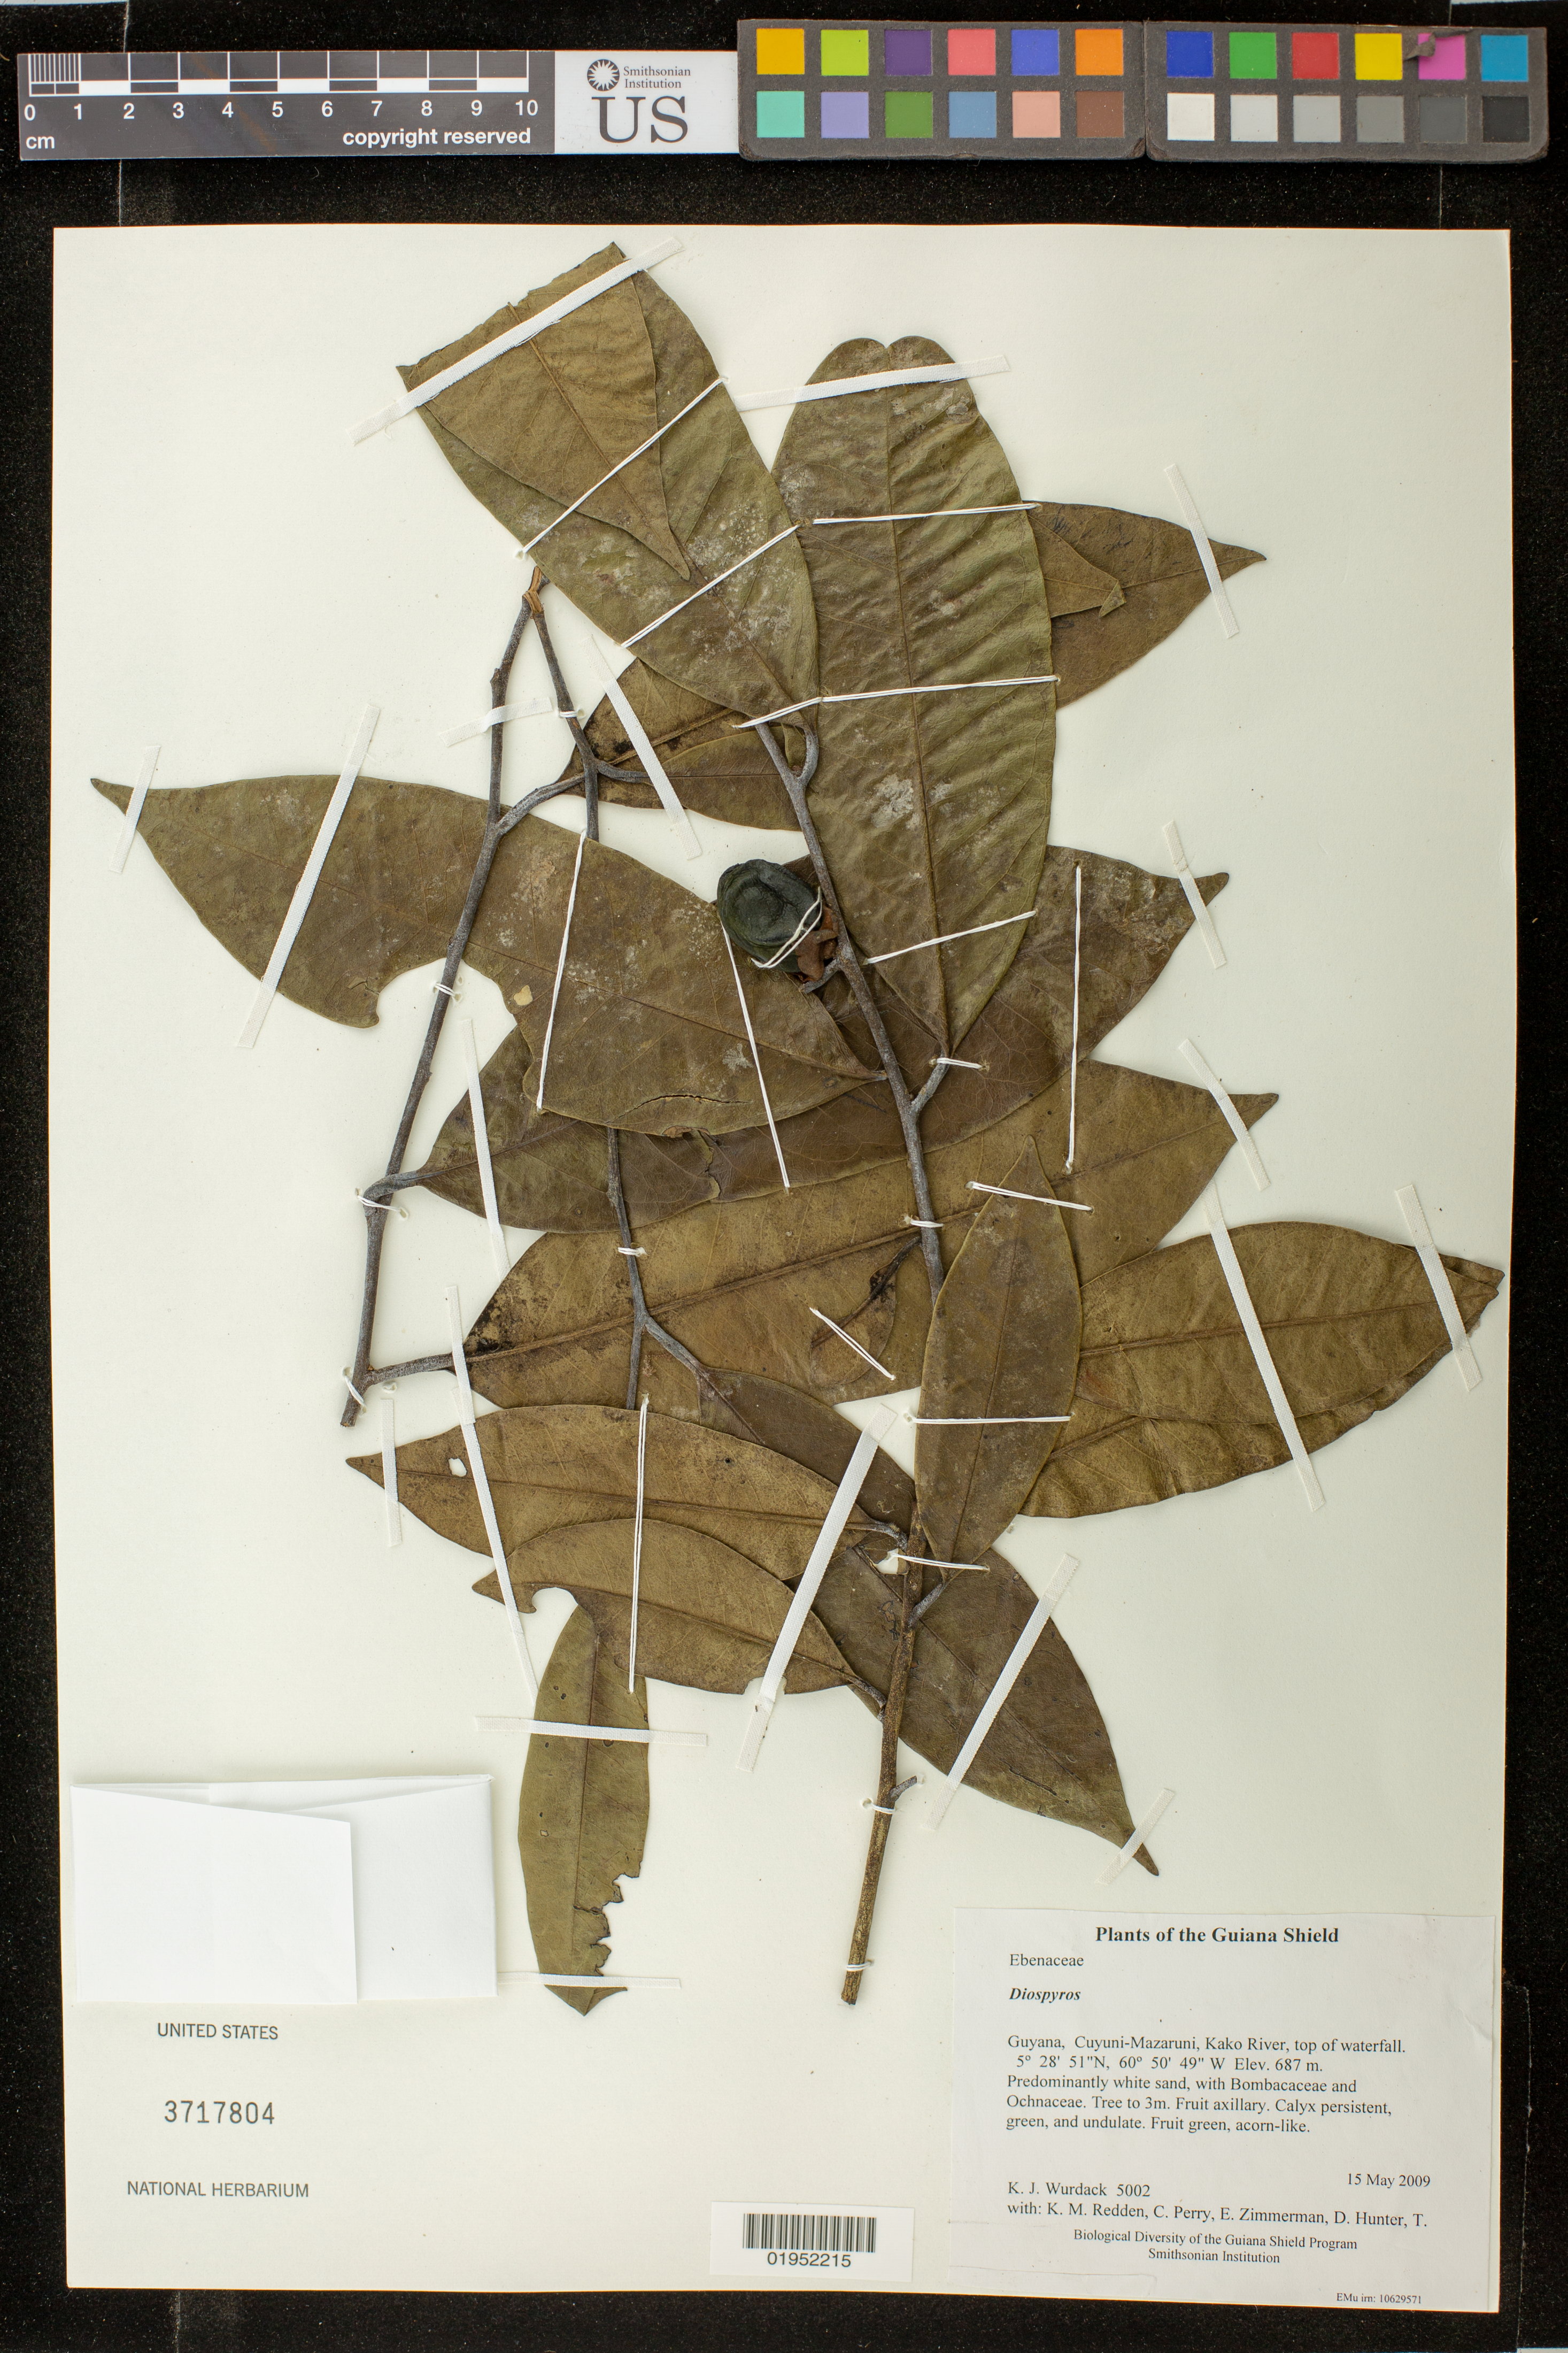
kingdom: Plantae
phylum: Tracheophyta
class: Magnoliopsida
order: Ericales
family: Ebenaceae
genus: Diospyros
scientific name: Diospyros sp.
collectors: K. Wurdack, K. M. Redden, C. Perry, E. Zimmerman, D. Hunter, T. Hunter & V. Roland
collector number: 5002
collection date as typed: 15 May 2009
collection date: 2009-05-15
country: Guyana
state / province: Cuyuni-Mazaruni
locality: Kako River, top of waterfall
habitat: Predominantly white sand, with Bombacaceae and Ochnaceae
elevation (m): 687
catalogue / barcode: US 3717804